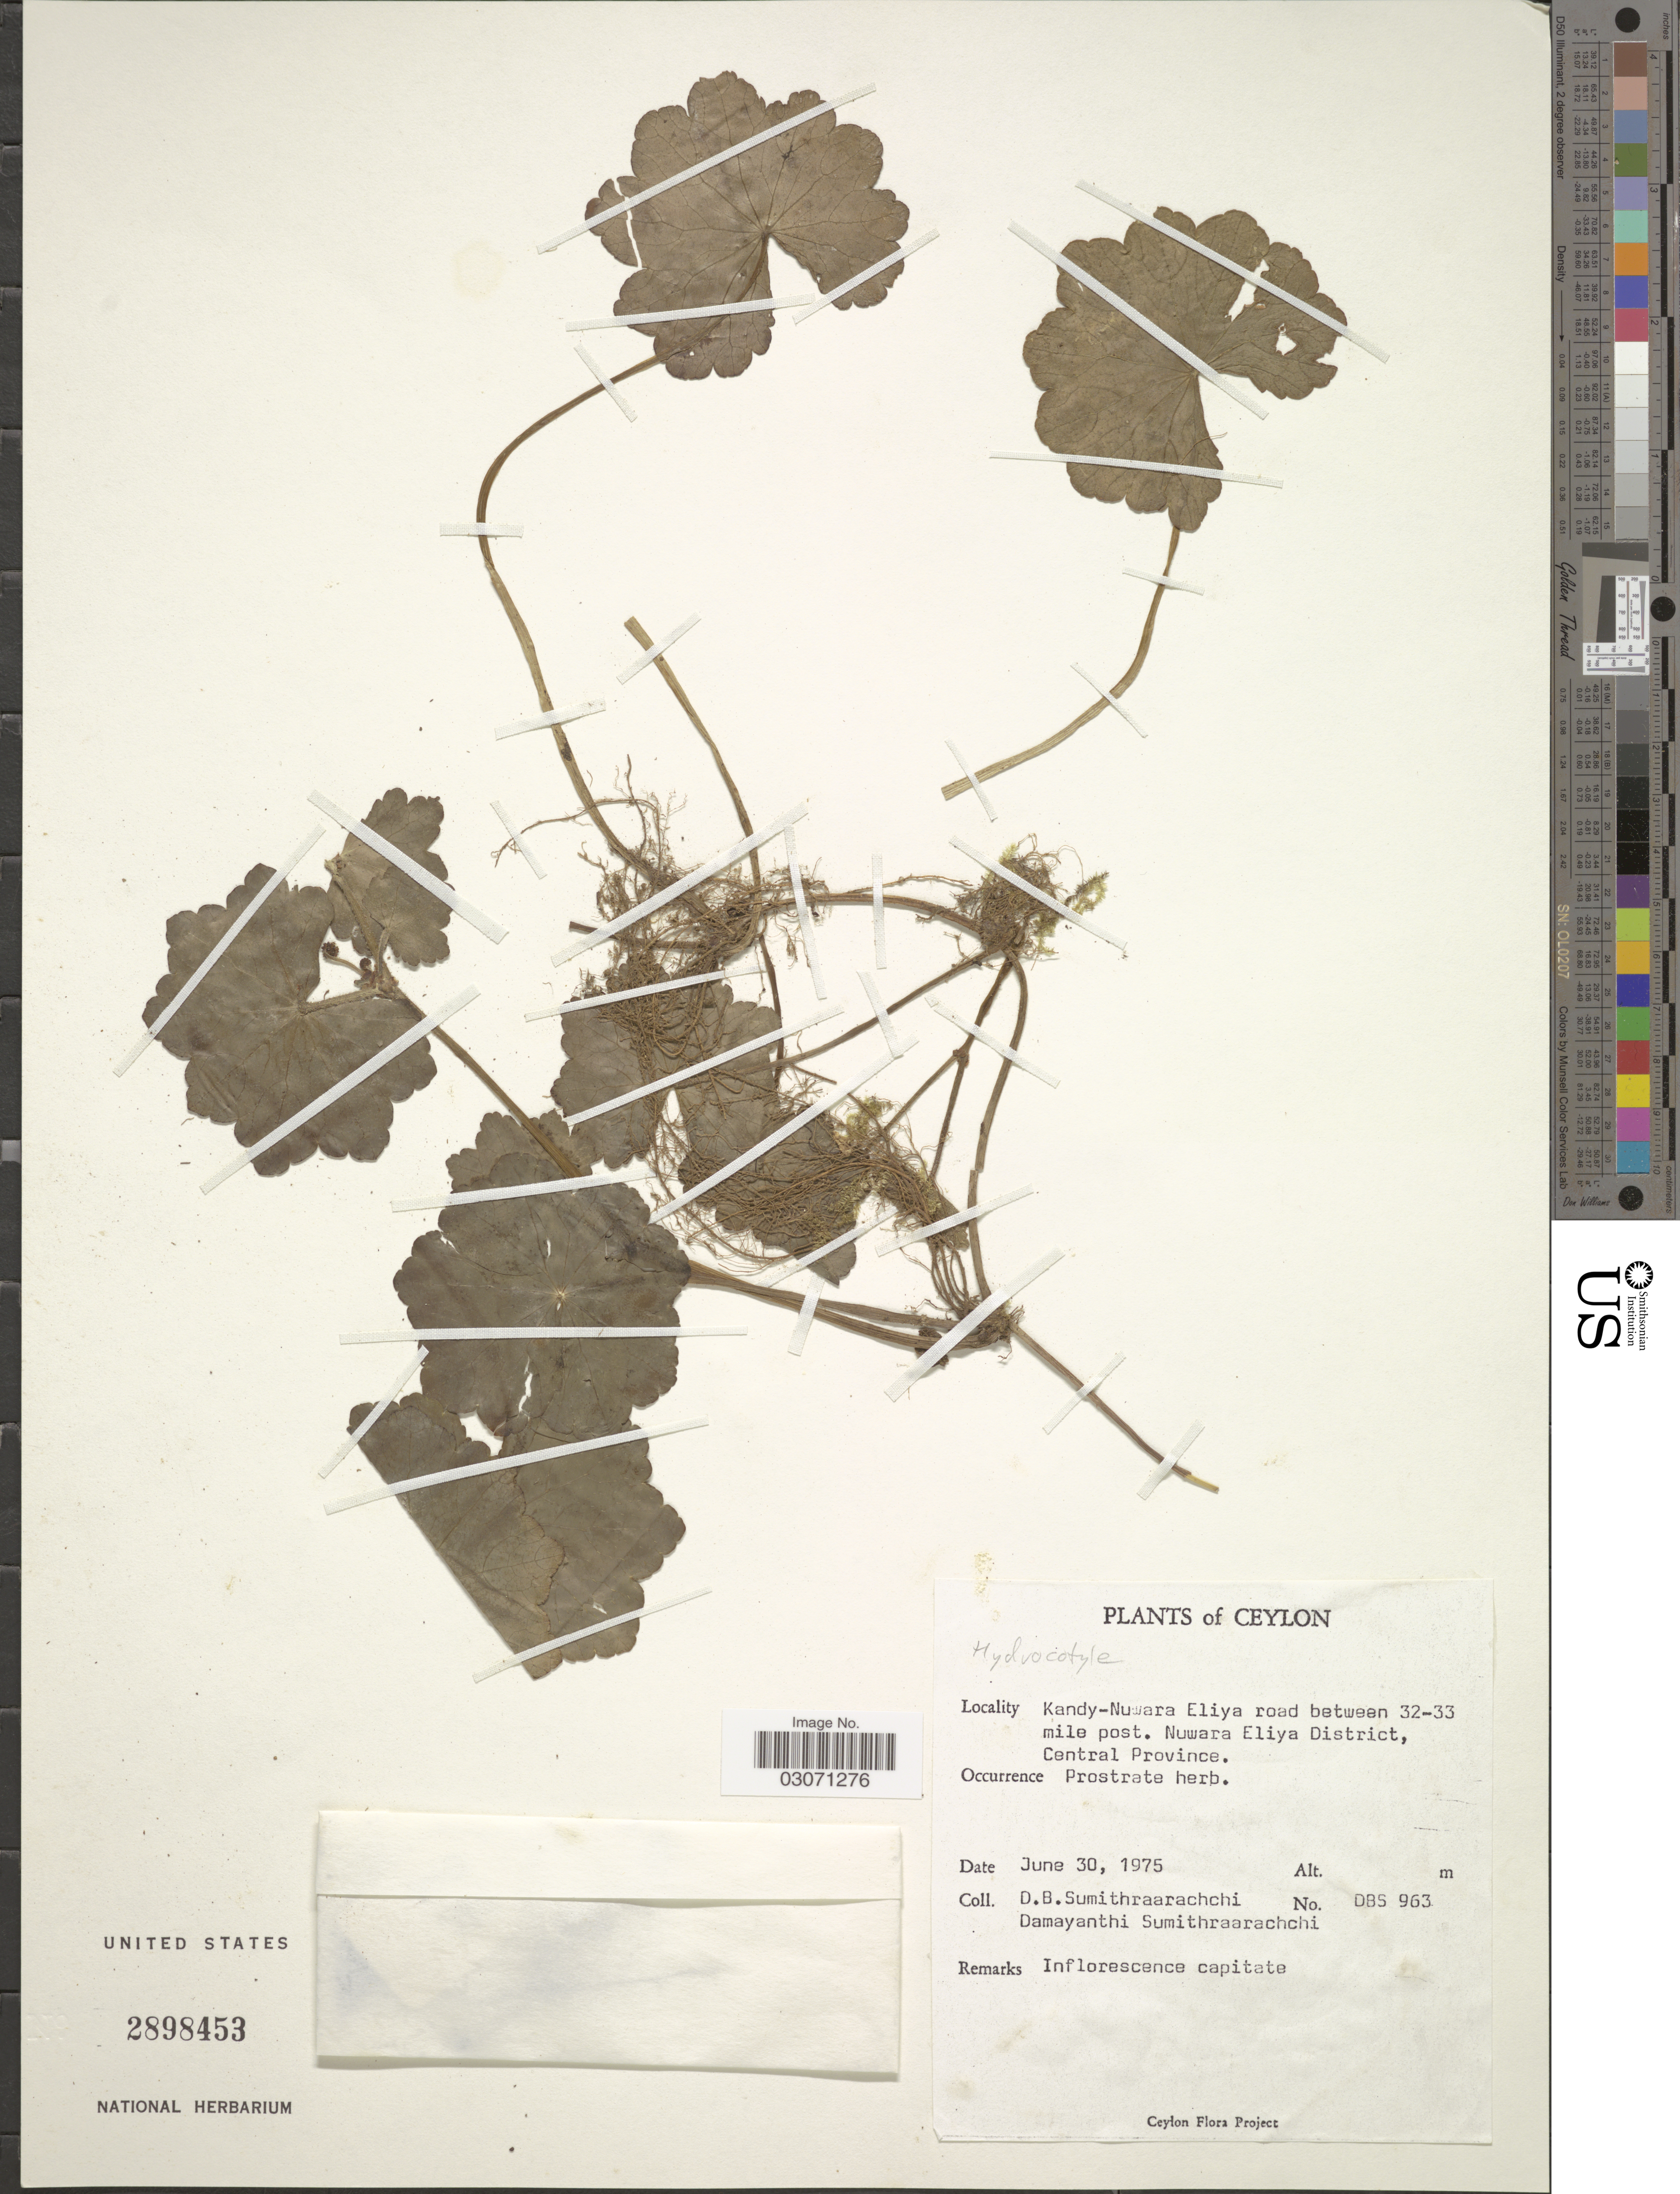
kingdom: Plantae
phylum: Tracheophyta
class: Magnoliopsida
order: Apiales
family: Araliaceae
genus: Hydrocotyle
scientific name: Hydrocotyle sp.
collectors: D. B. Sumithraarachchi & D. Sumithraarachchi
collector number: DBS 963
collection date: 1975-06-30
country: Sri Lanka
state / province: Central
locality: Ceylon. Kandy-Nuwara Eliya road between 32-33 mile post. Nuwara Eliya District.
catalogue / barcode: US 2898453